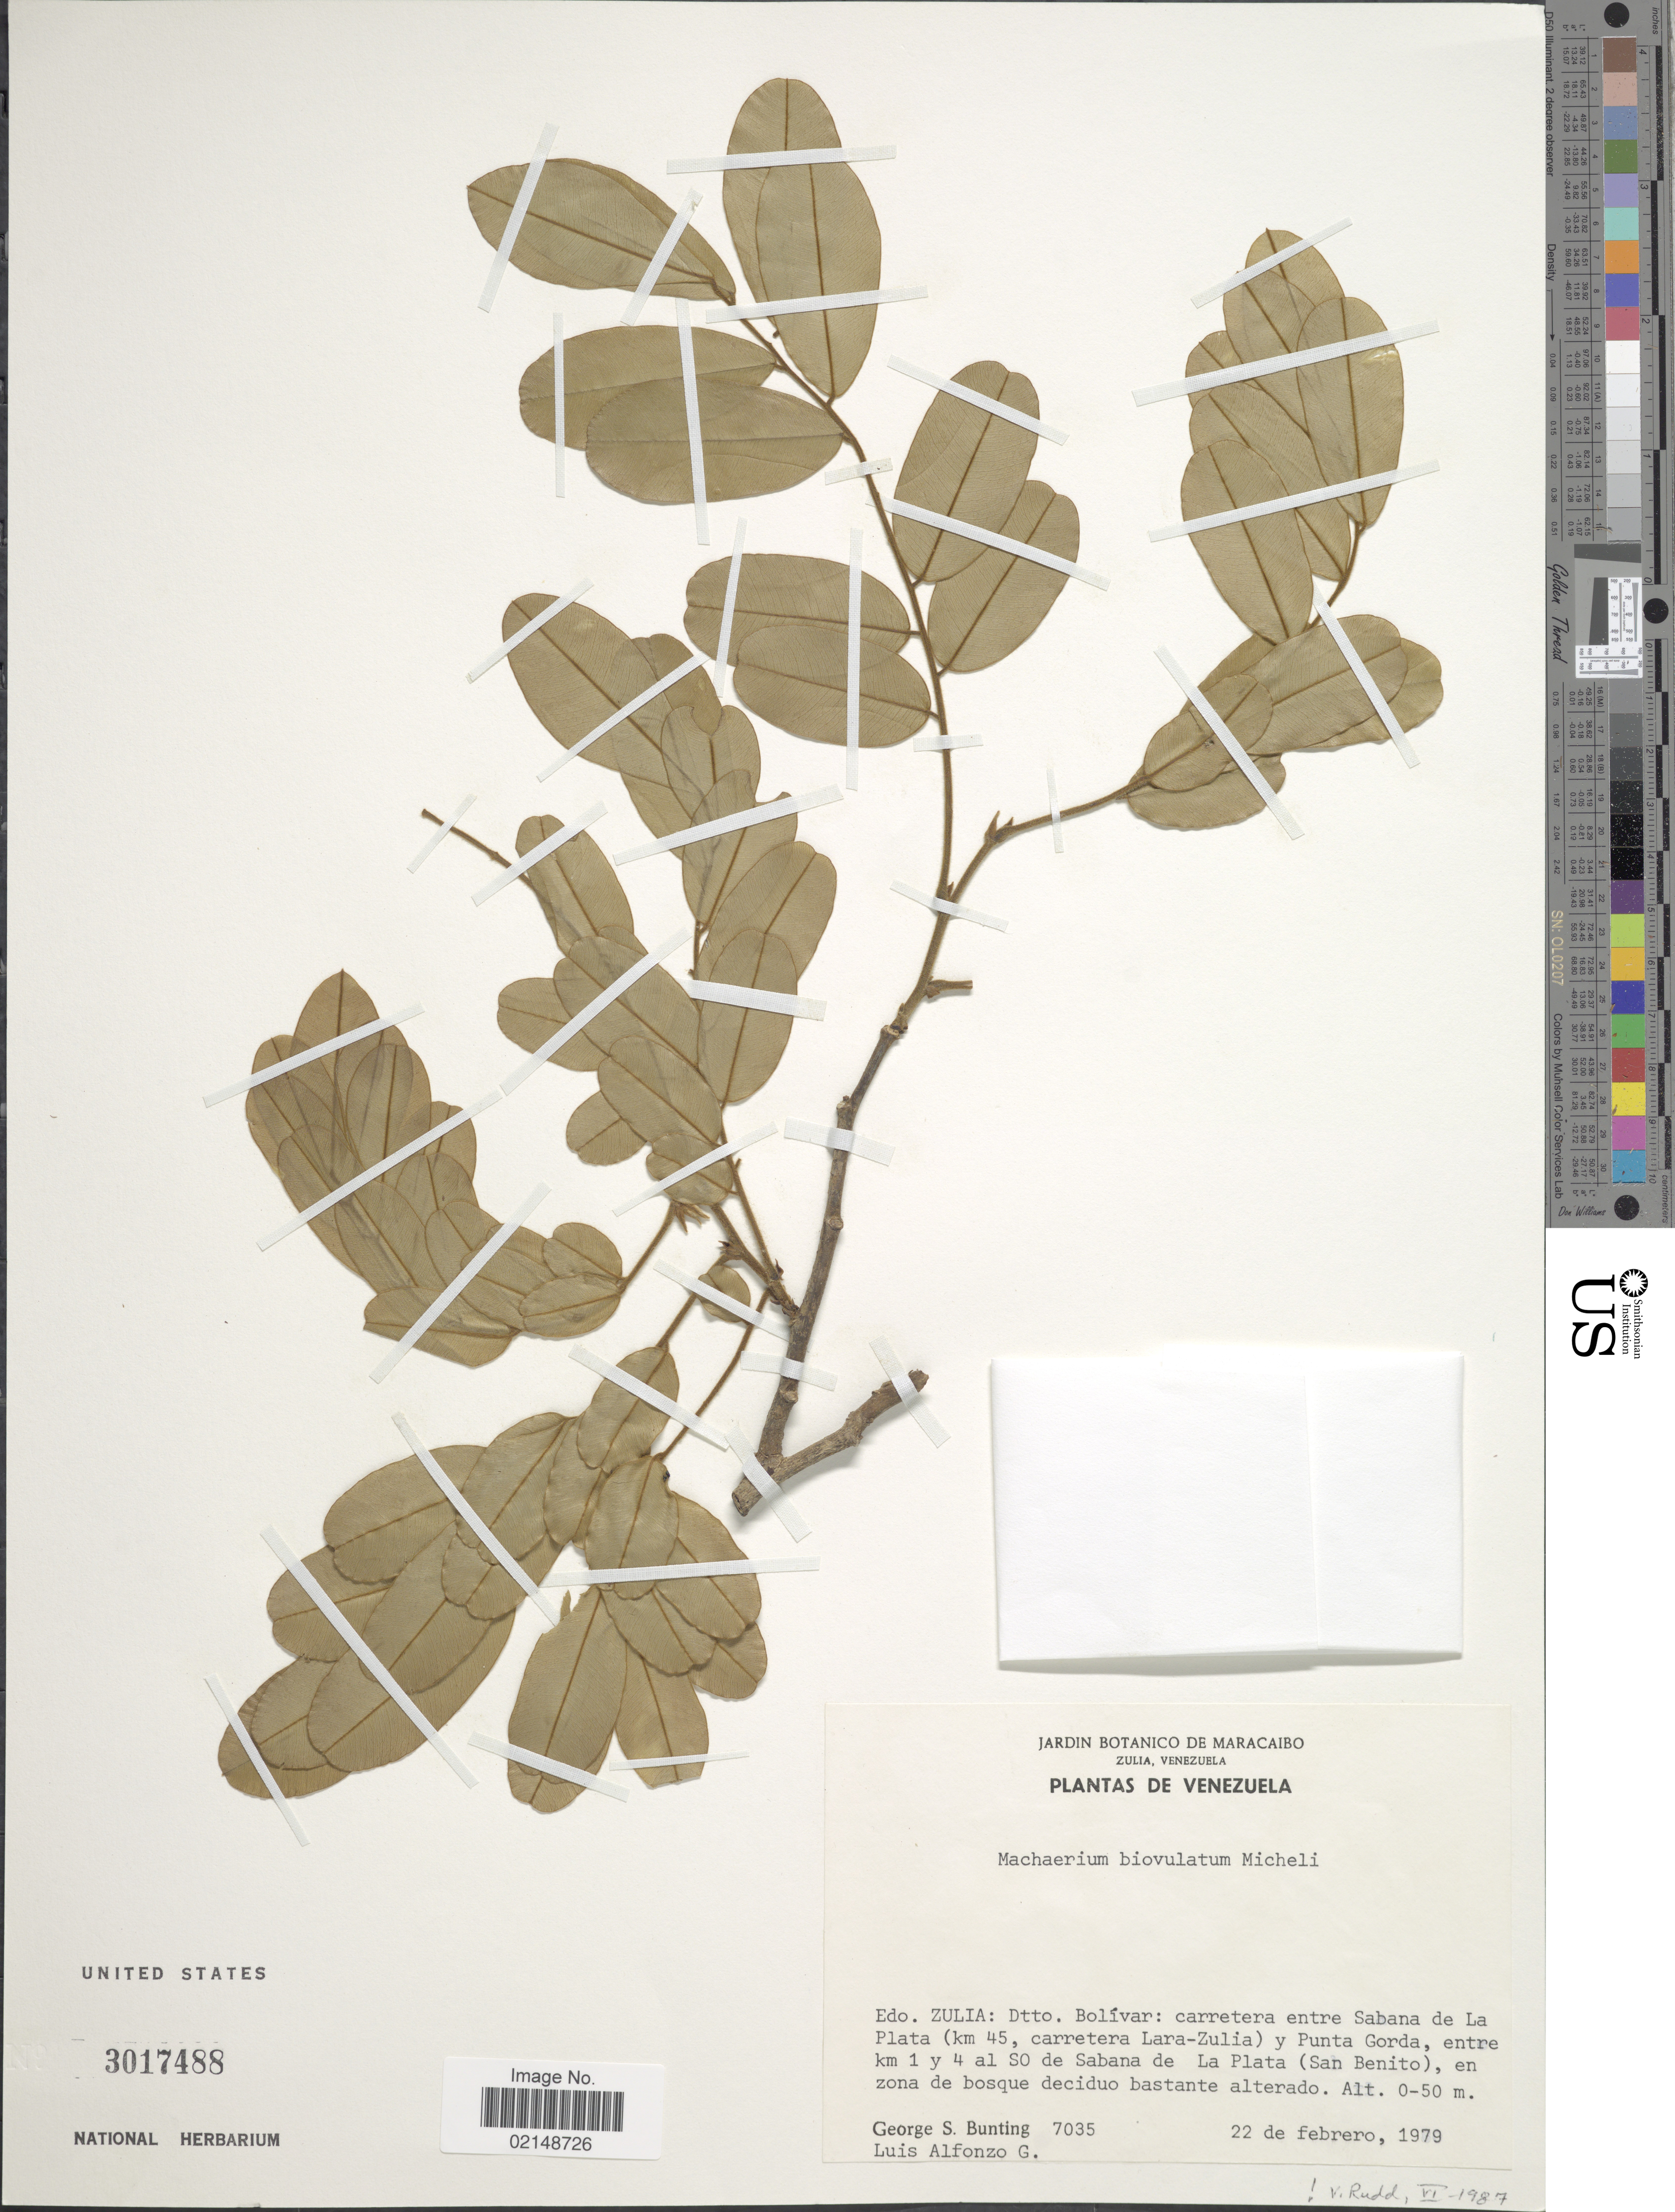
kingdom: Plantae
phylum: Tracheophyta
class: Magnoliopsida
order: Fabales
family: Fabaceae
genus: Machaerium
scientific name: Machaerium biovulatum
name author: Micheli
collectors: G. S. Bunting & L. Alfonzo G.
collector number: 7035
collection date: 1979-02-22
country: Venezuela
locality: Edo. Zulia, Dtto. Bolivar, carretera entre Sabana de La Plata (km 45, carretera Lara-Zulia) y Punta Gorda, entre km 1 y 4 al SO de Sabana de La Plata (San Benito)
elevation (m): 0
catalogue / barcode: US 3017488